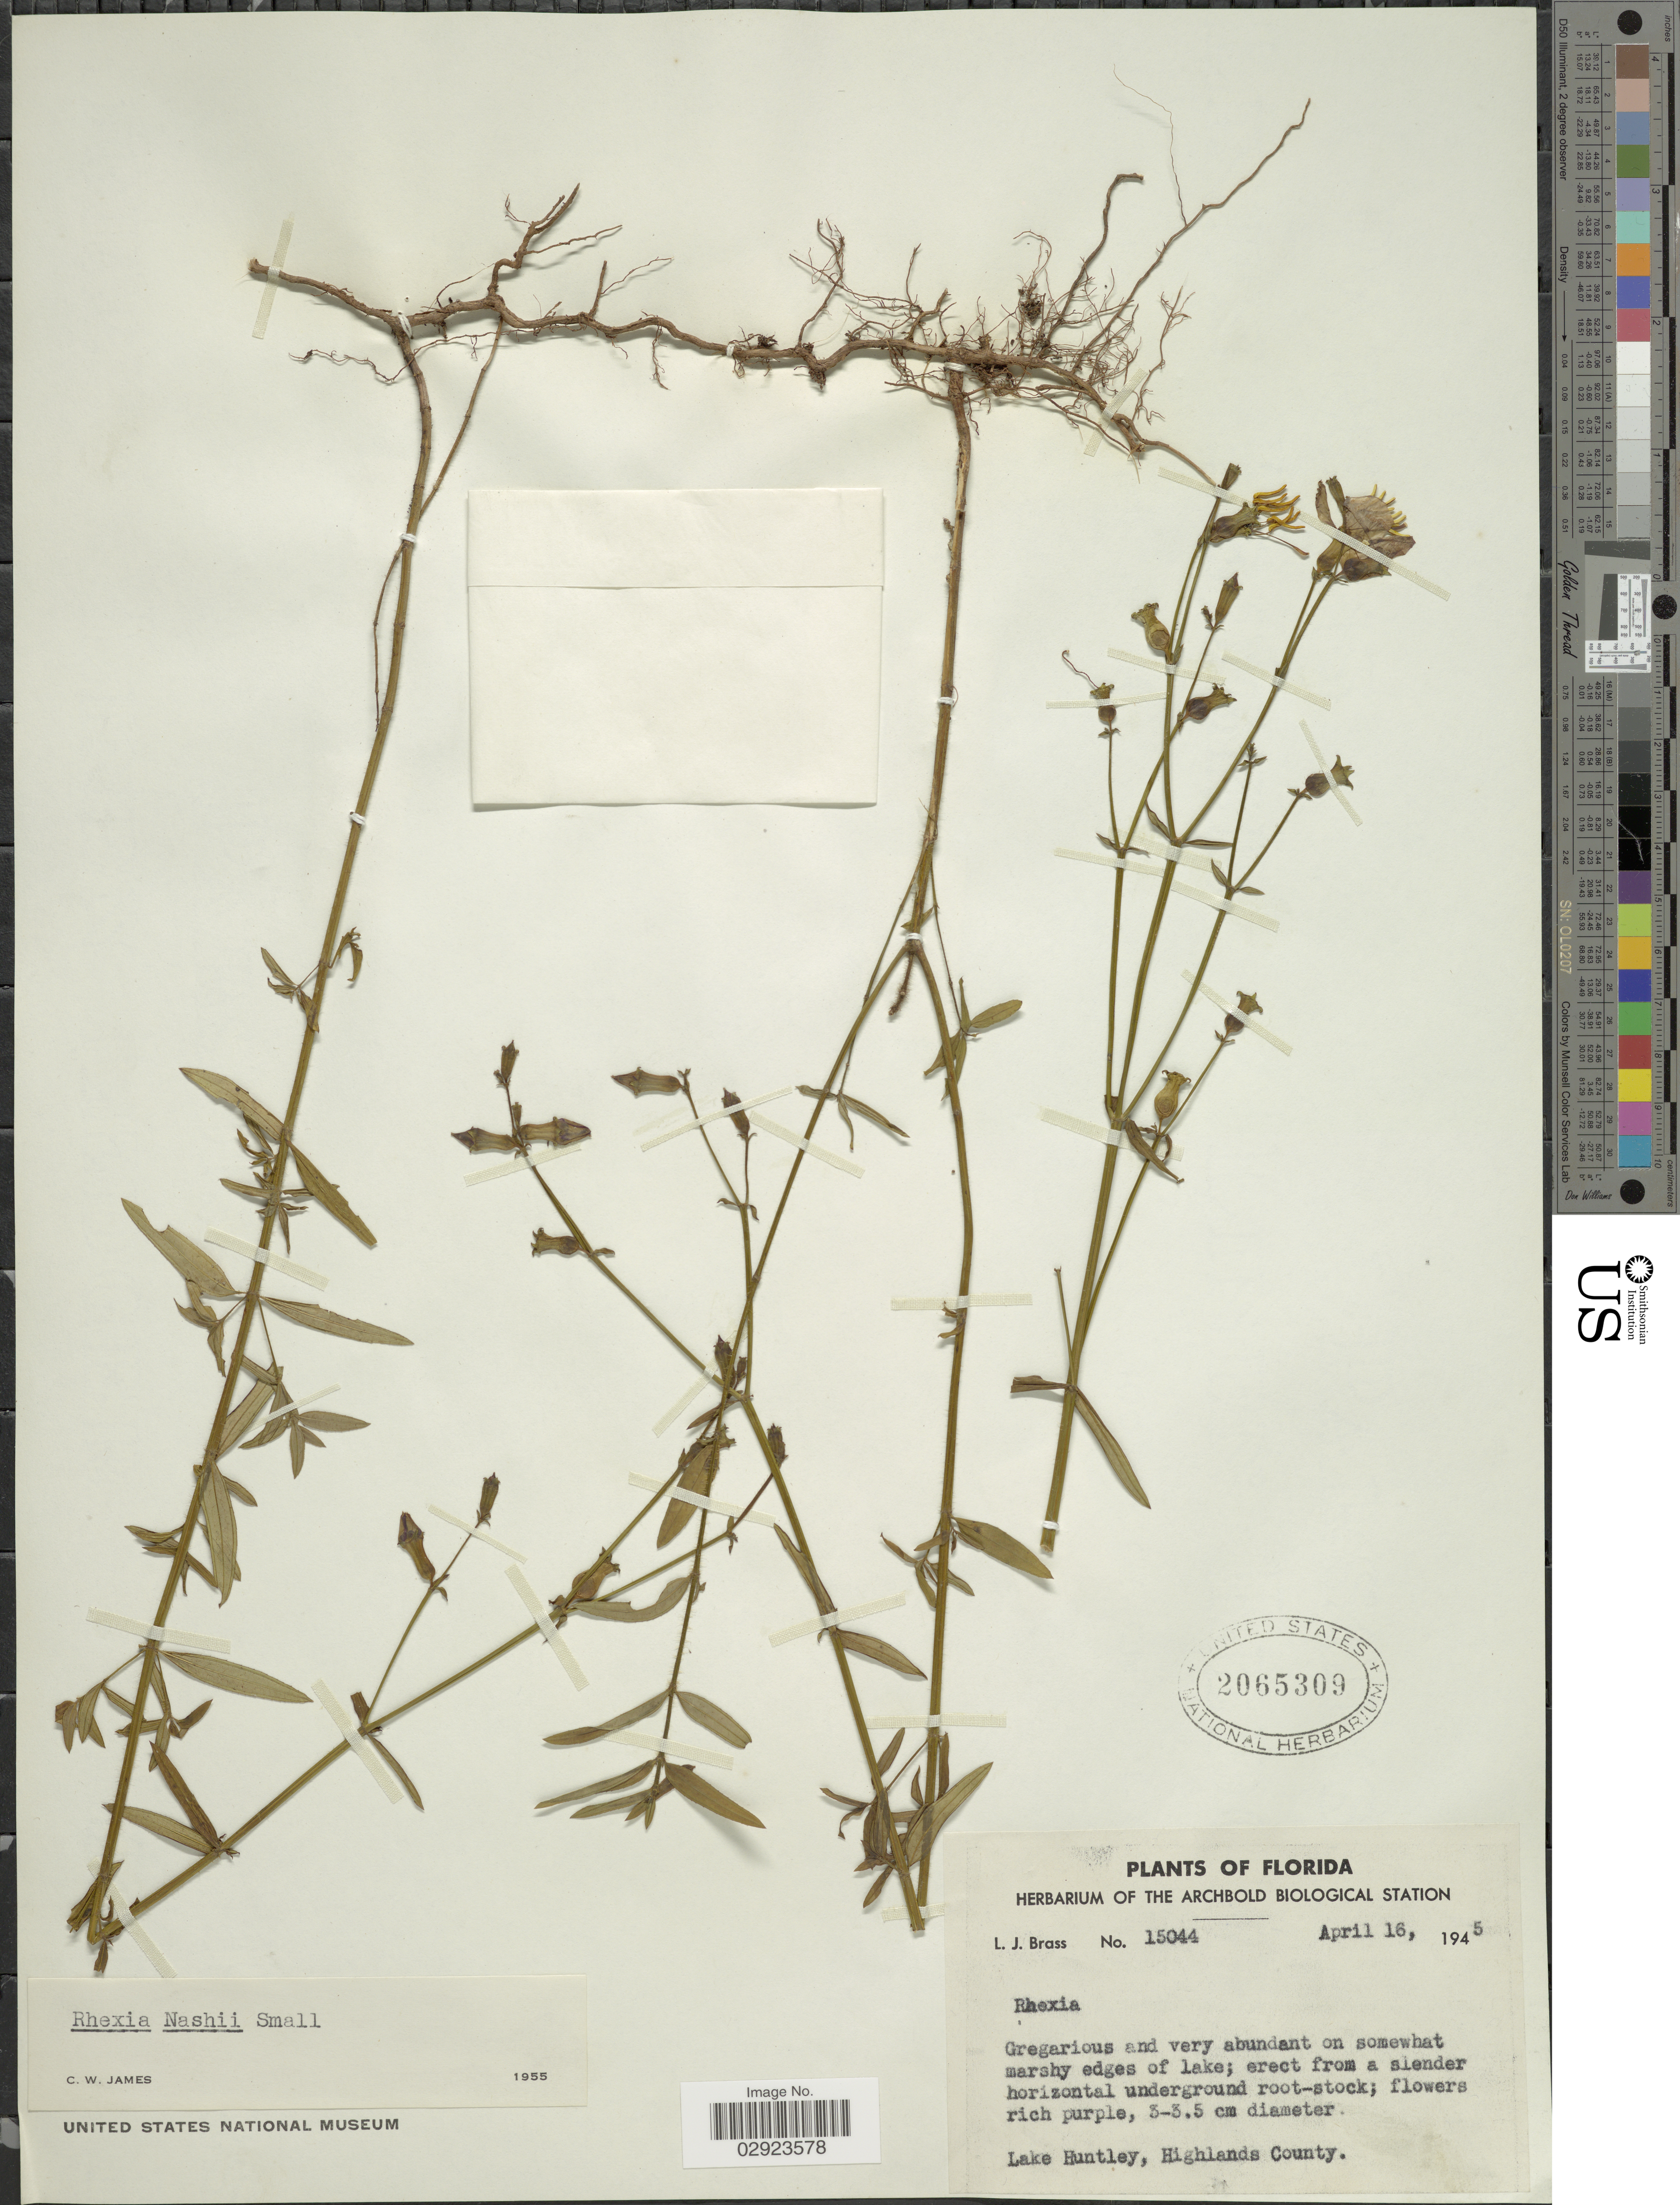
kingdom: Plantae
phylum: Tracheophyta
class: Magnoliopsida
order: Myrtales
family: Melastomataceae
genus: Rhexia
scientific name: Rhexia nashii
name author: Small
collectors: L. J. Brass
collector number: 15044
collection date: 1945-04-16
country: United States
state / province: Florida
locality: Lake Huntley, Highlands County.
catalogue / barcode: US 2065309